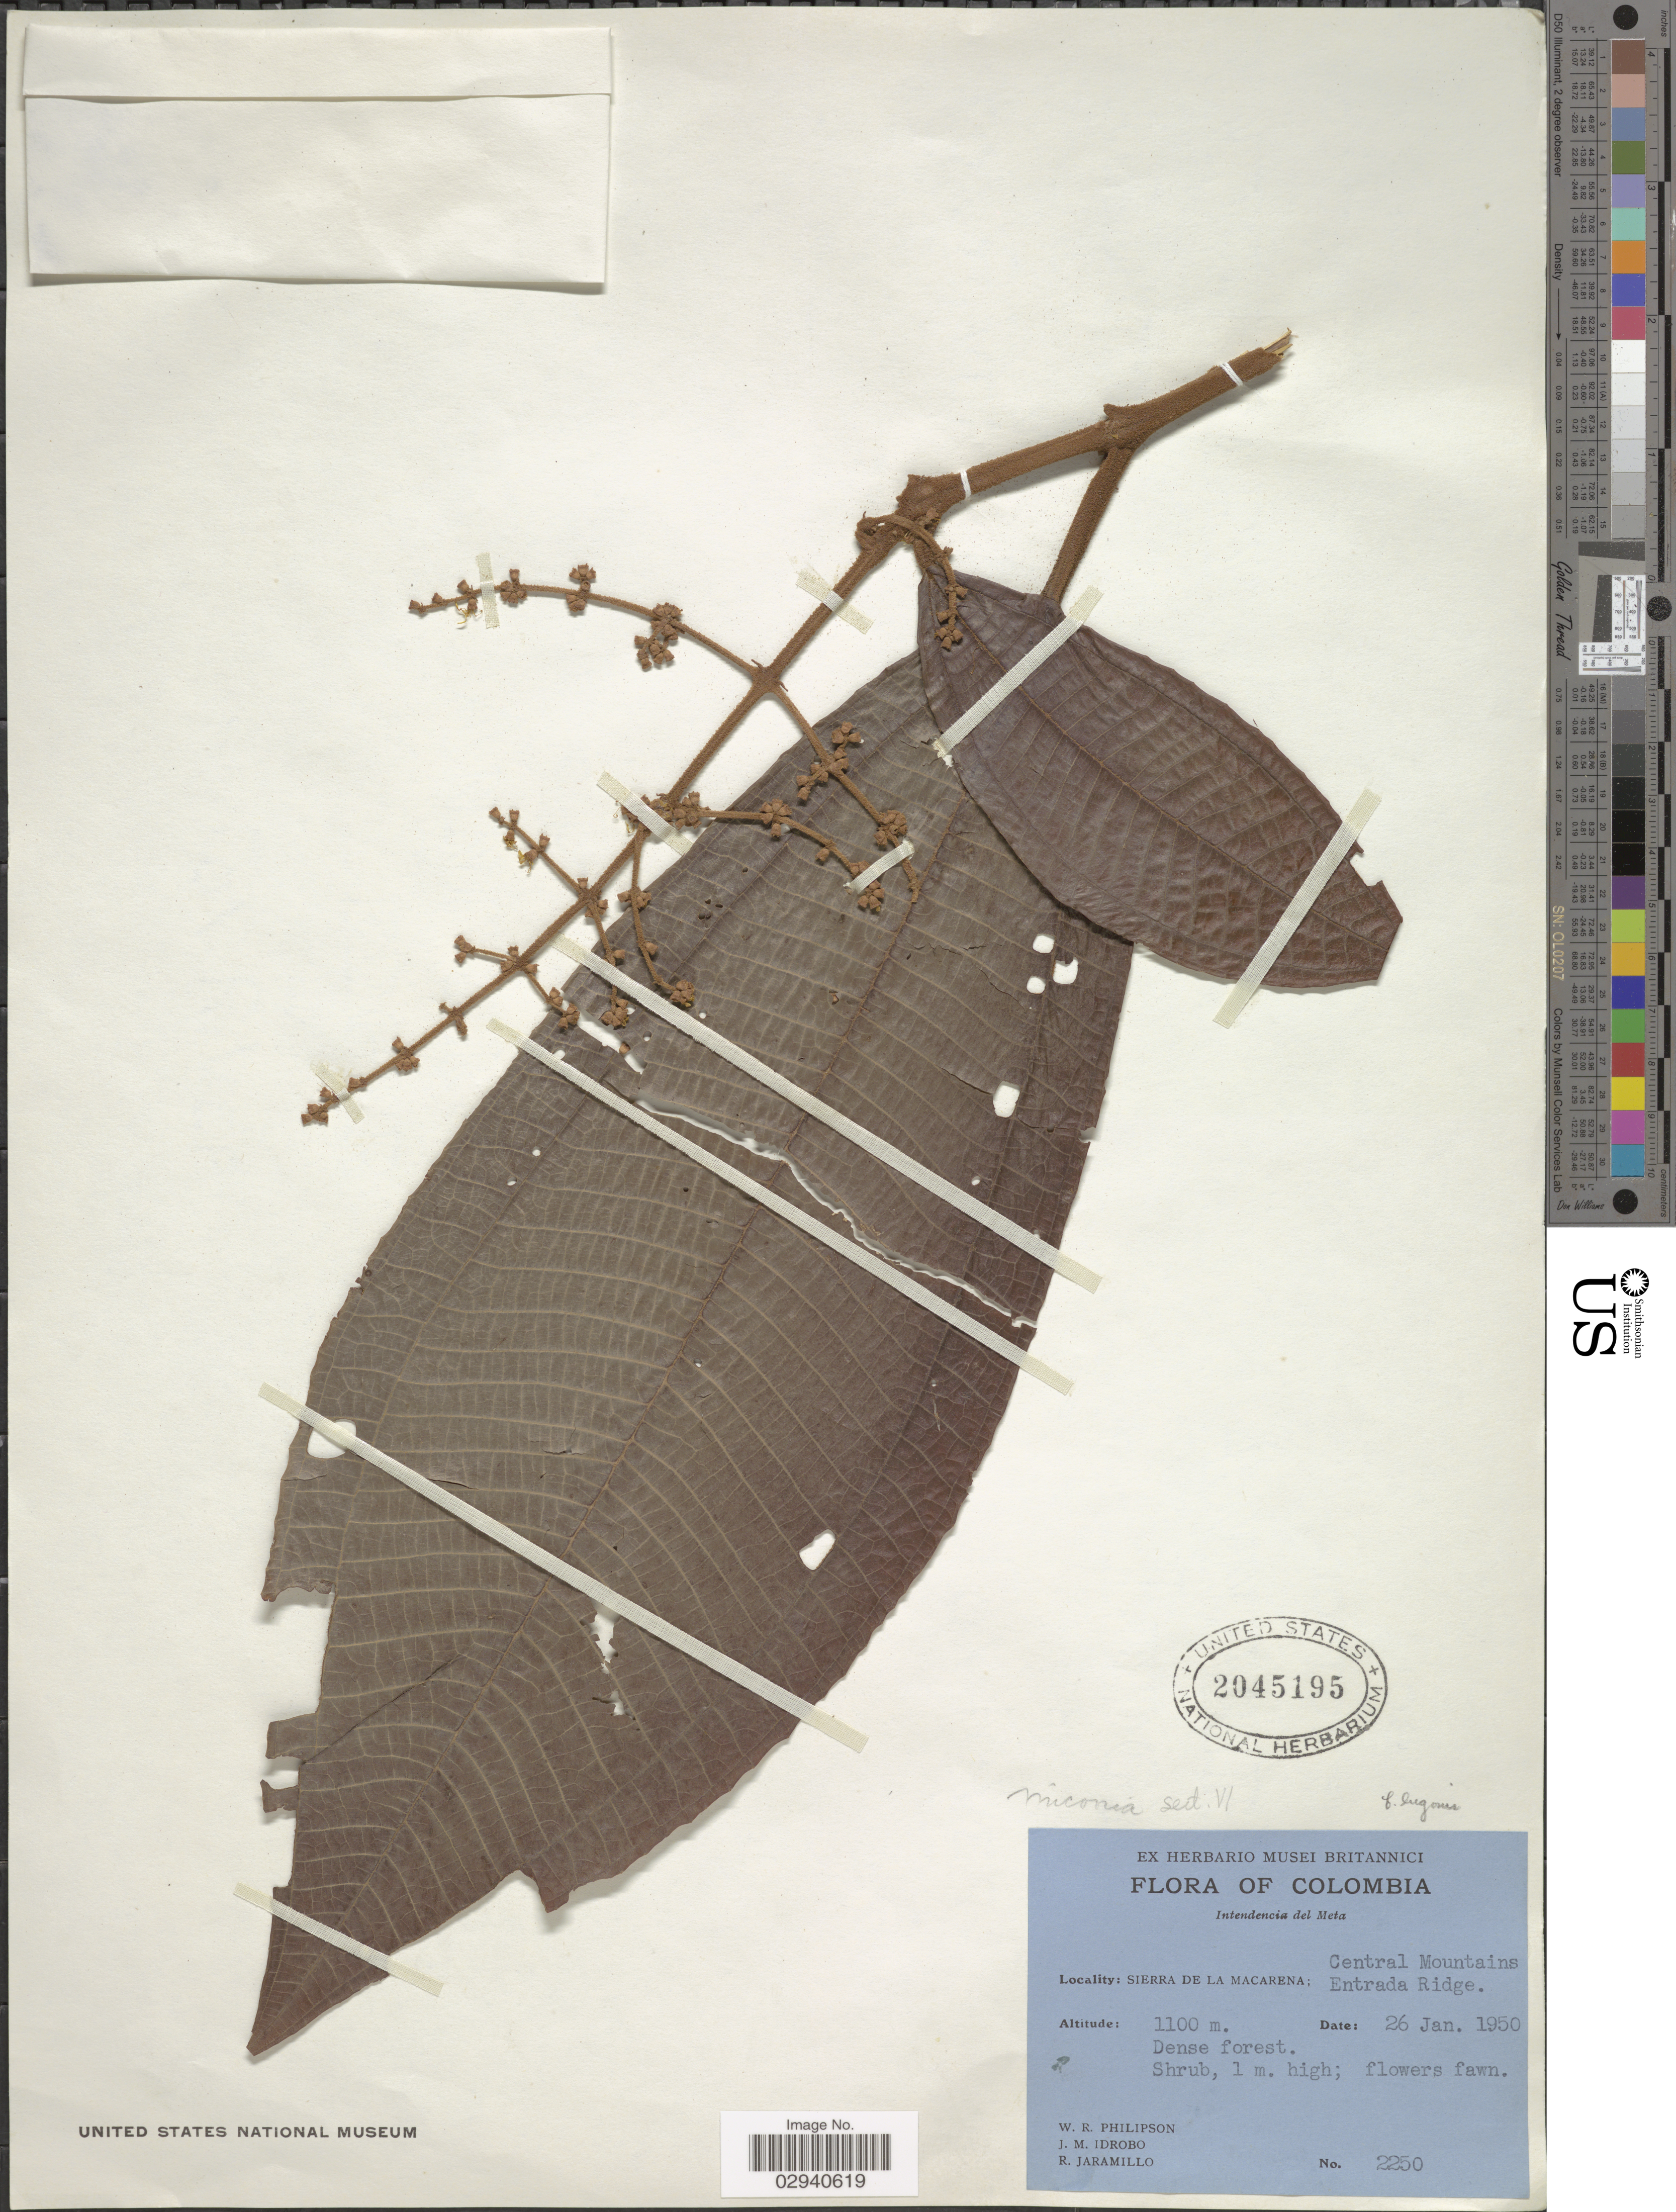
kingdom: Plantae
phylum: Tracheophyta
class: Magnoliopsida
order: Myrtales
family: Melastomataceae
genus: Miconia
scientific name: Miconia lugonis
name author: Wurdack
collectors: W. R. Philipson, J. M. Idrobo & R. Jaramillo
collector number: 2250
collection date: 1950-01-26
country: Colombia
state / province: Meta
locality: Intendencia del Meta. Sierra de La Macarena; Central Mountains. Entrada Ridge.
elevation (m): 1100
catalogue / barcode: US 2045195